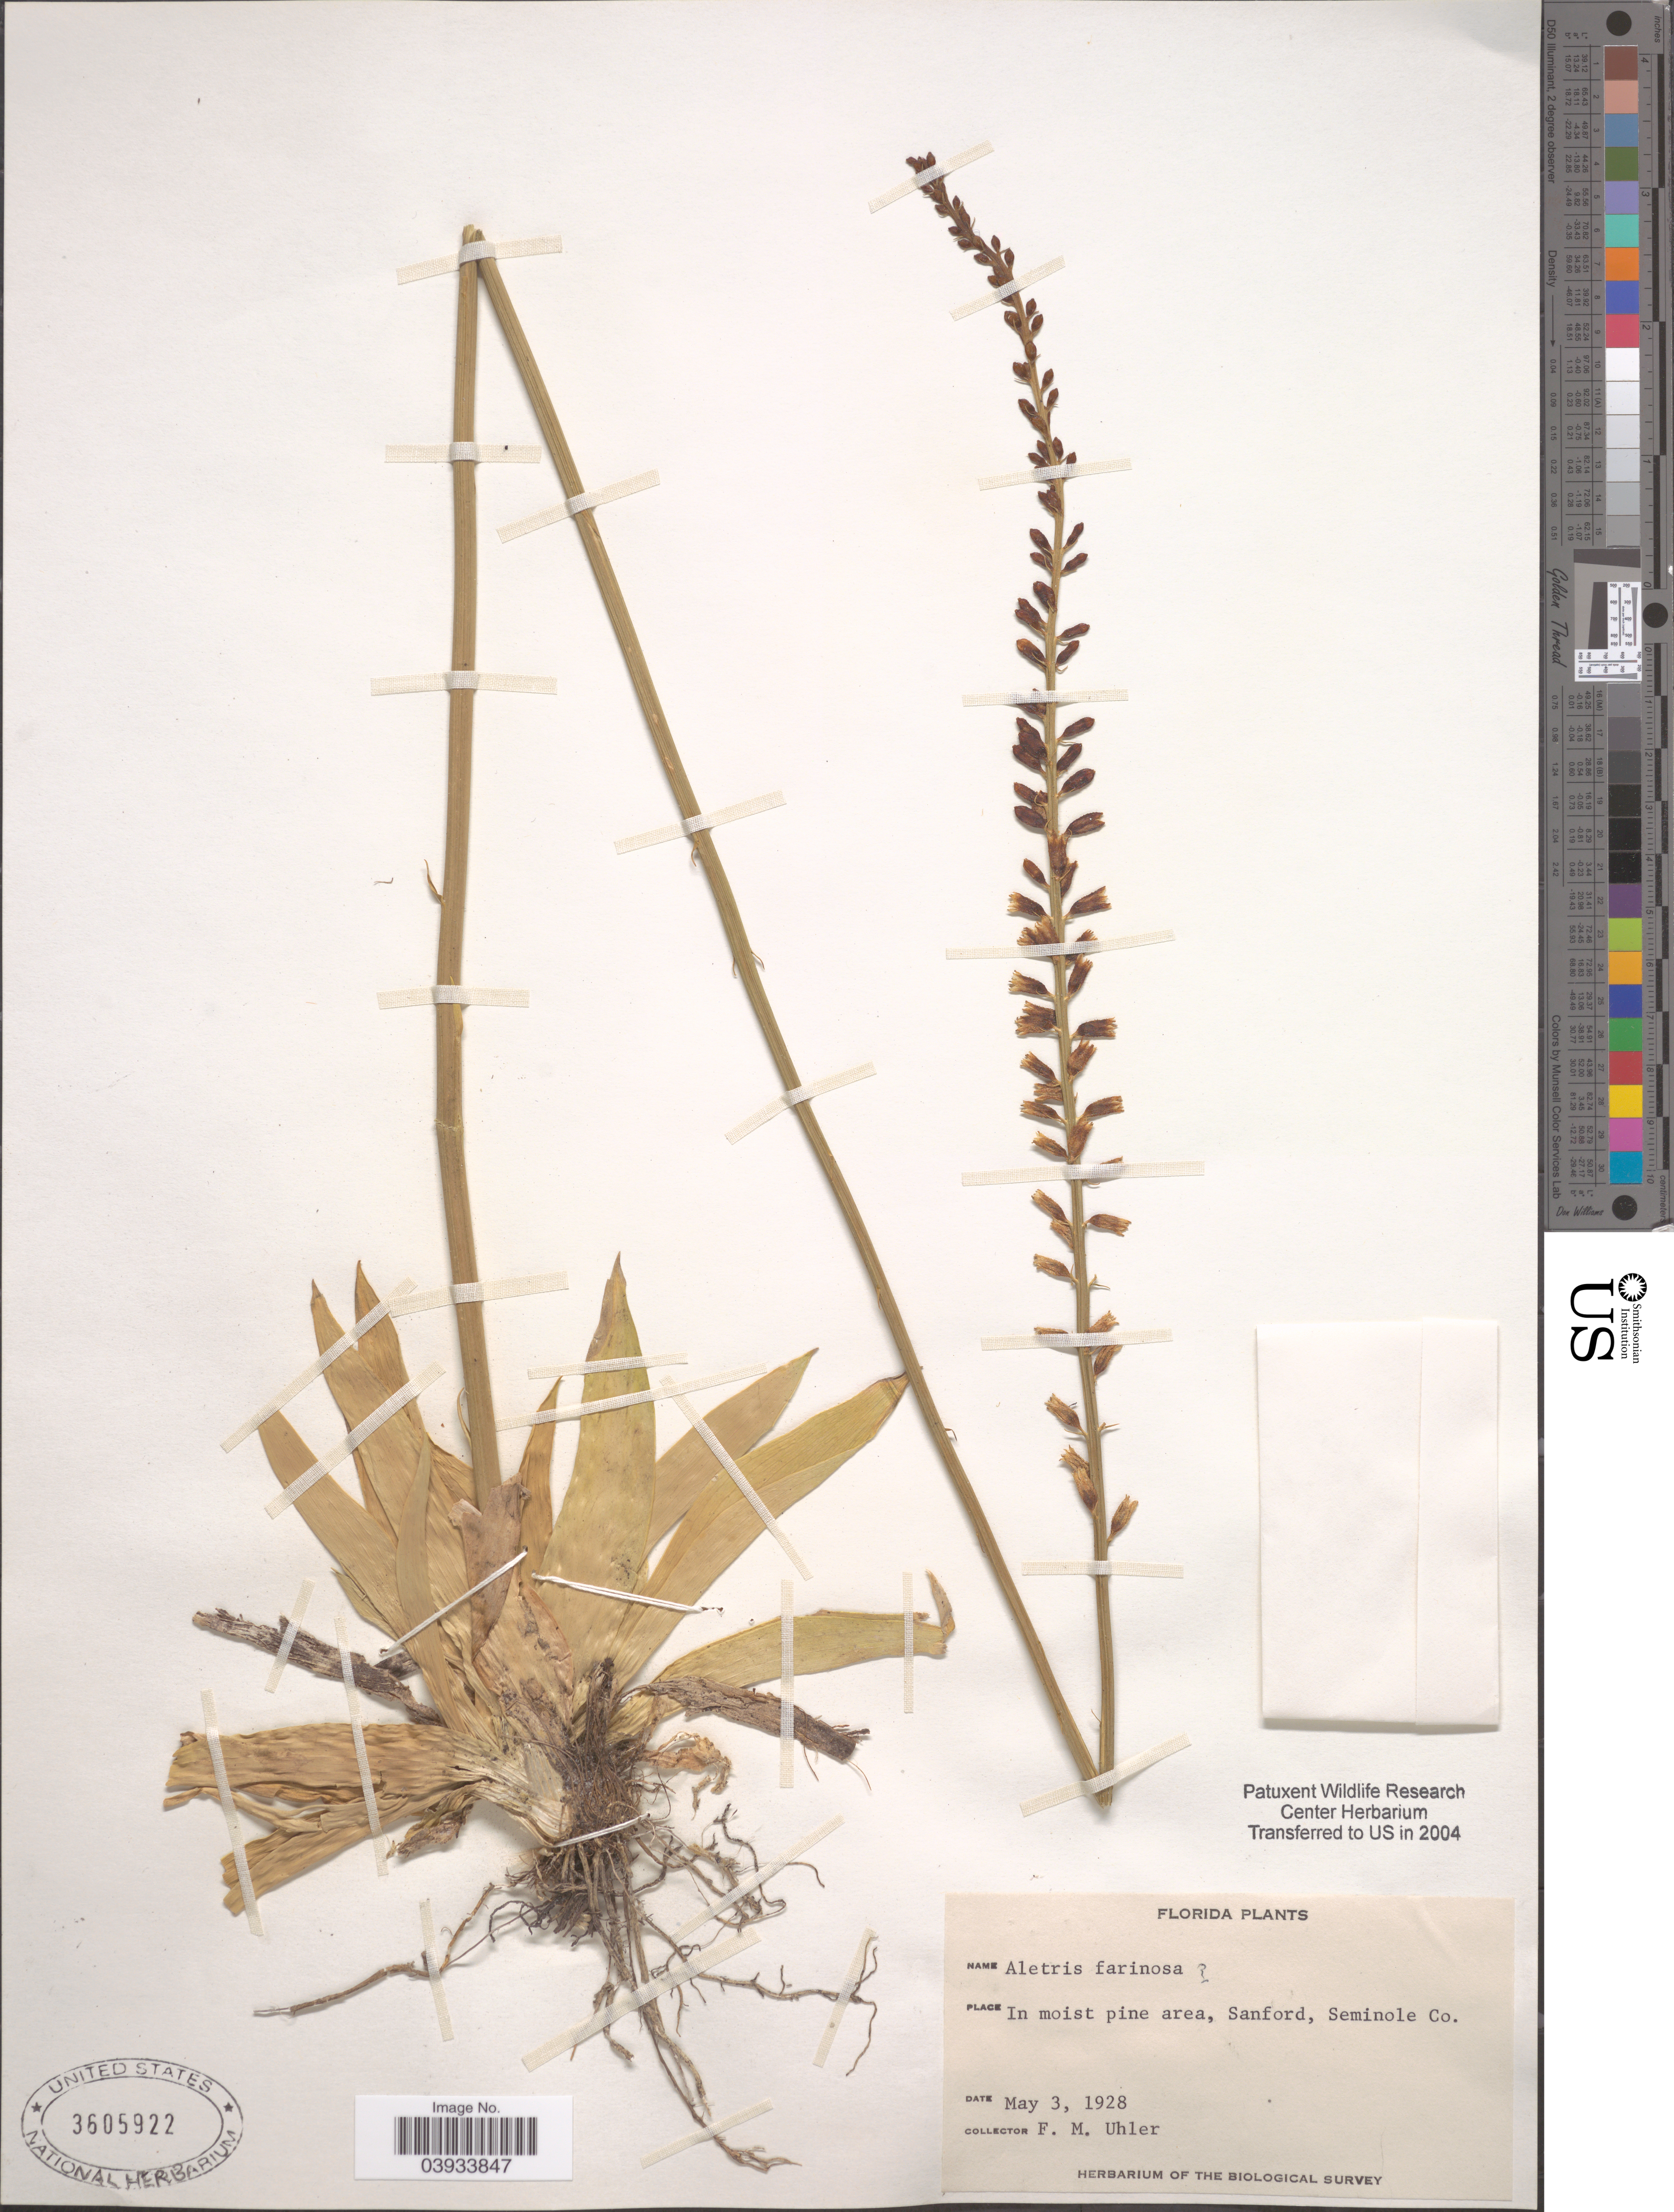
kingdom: Plantae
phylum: Tracheophyta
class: Liliopsida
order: Dioscoreales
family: Nartheciaceae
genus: Aletris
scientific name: Aletris farinosa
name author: L.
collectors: F. M. Uhler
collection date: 1928-05-03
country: United States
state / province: Florida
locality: Sanford, Seminole Co.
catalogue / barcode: US 3605922